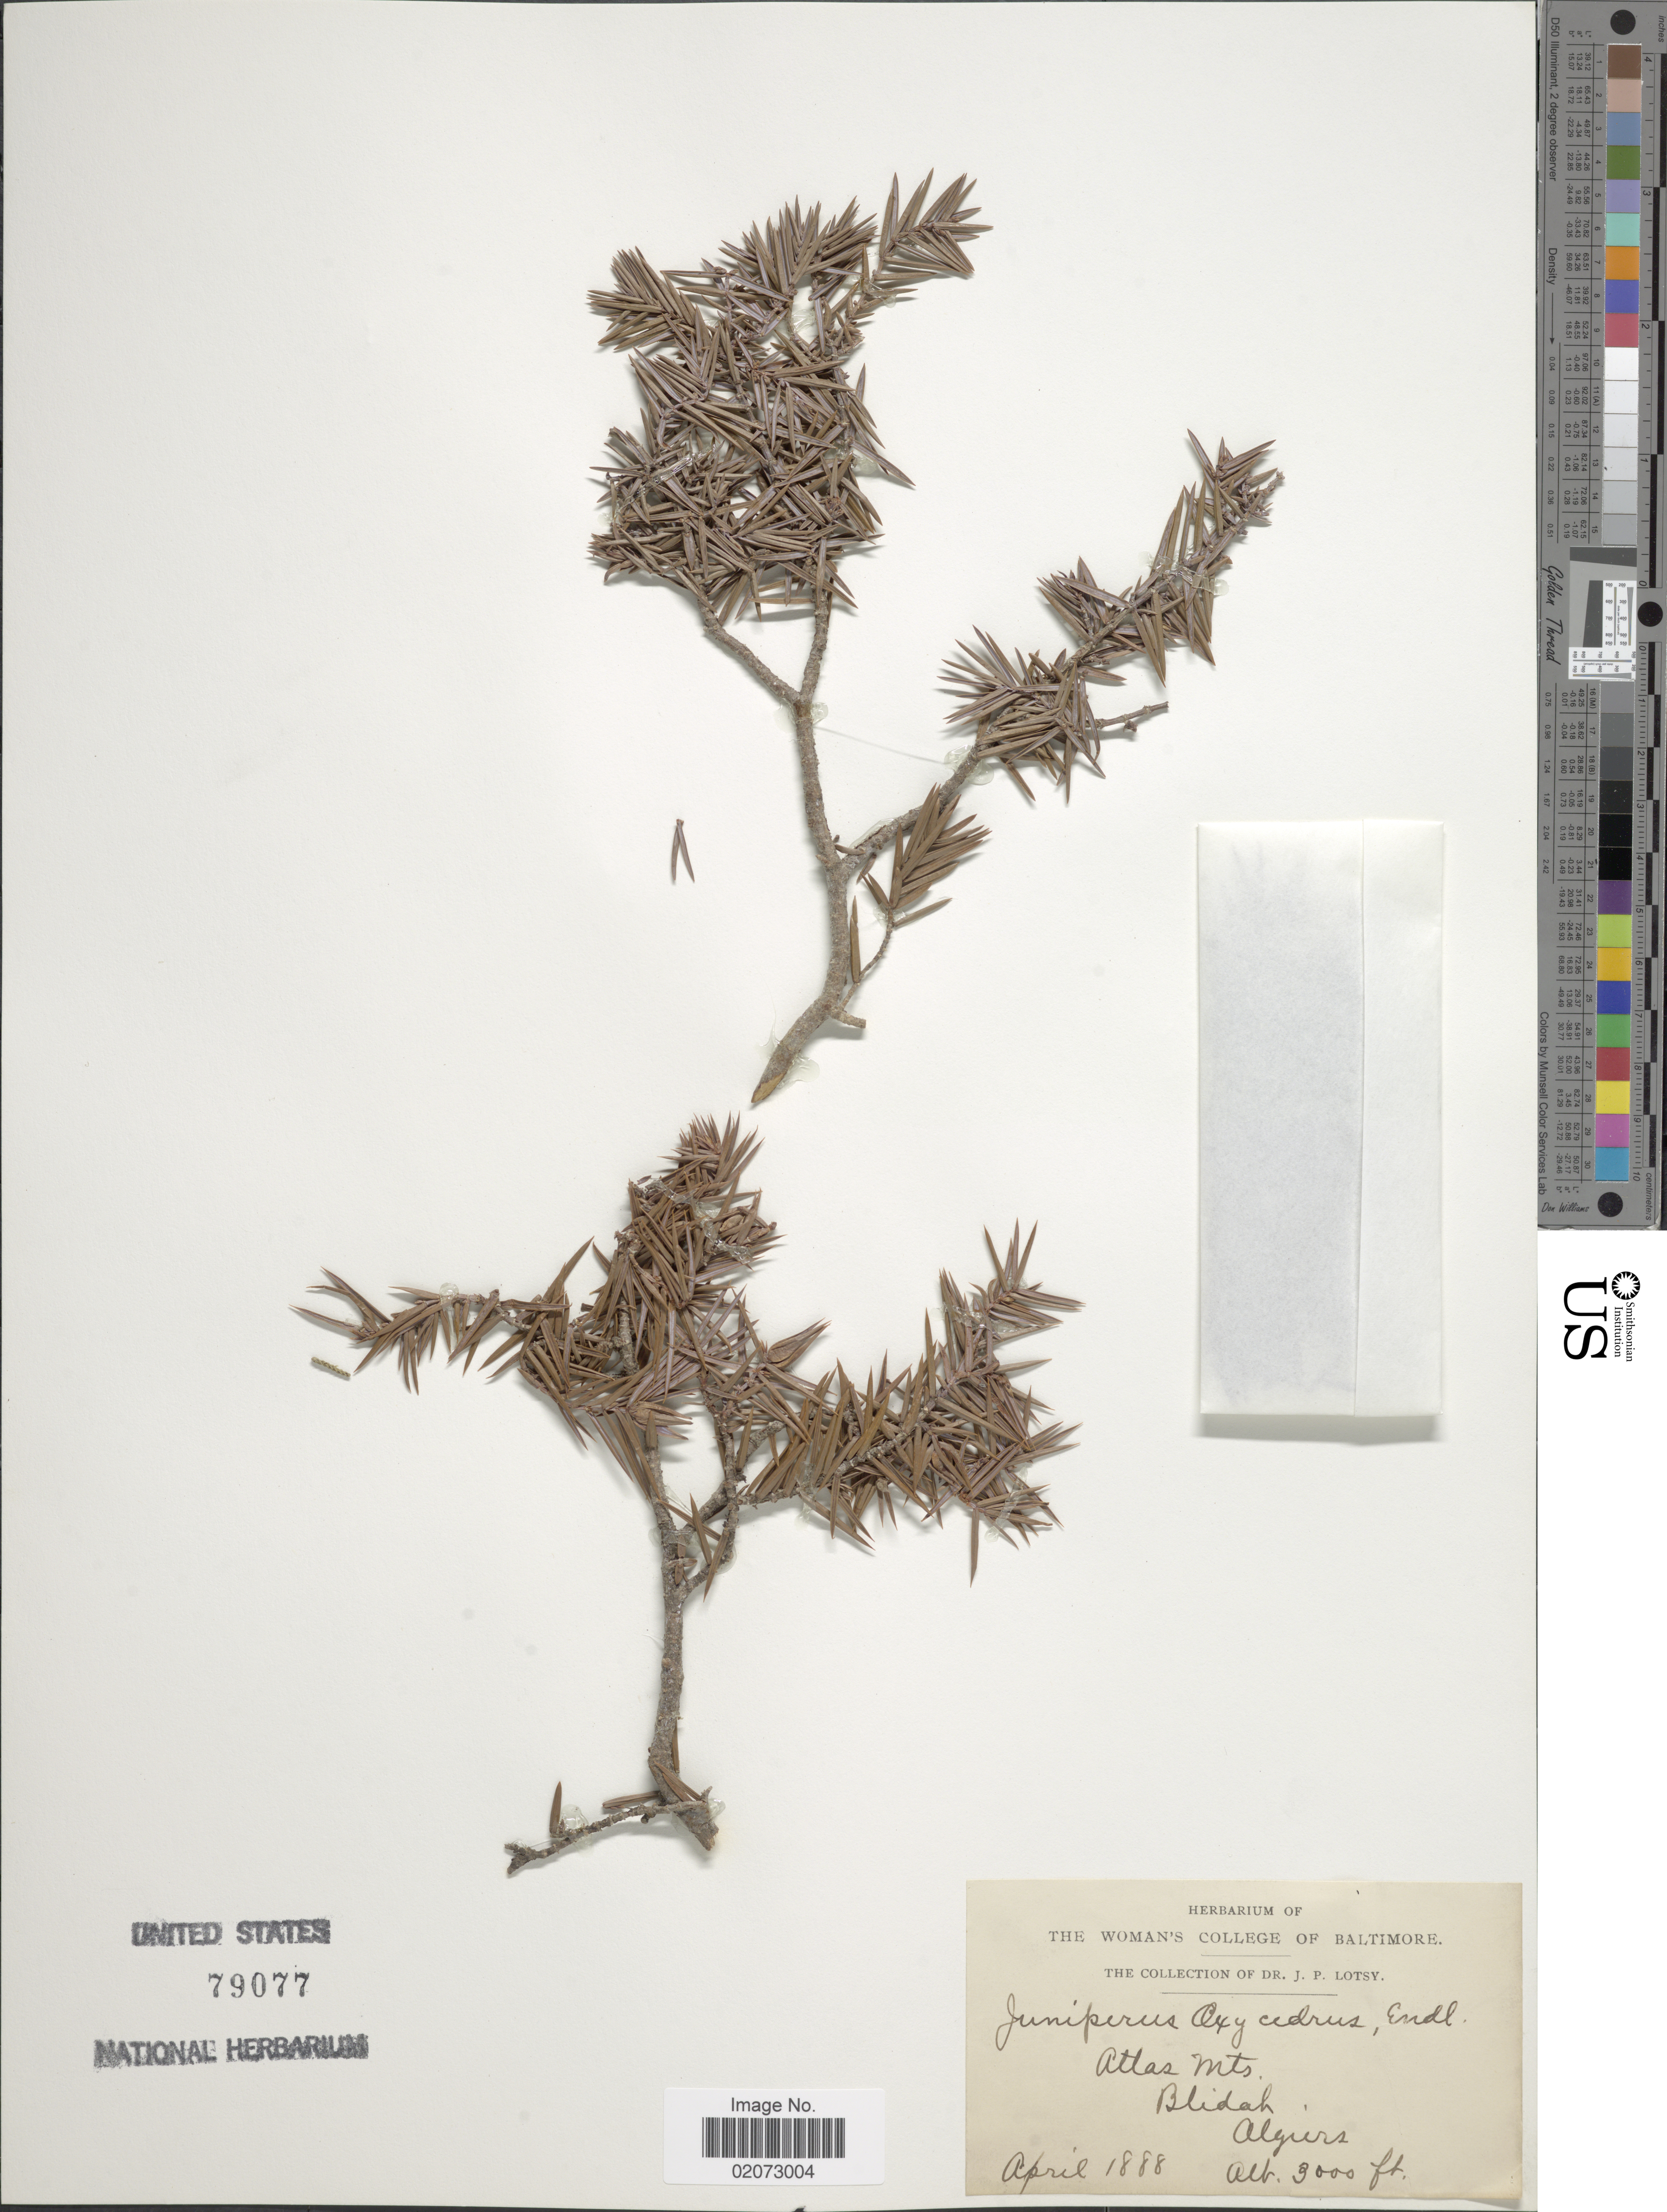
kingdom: Plantae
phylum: Tracheophyta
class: Pinopsida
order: Pinales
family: Cupressaceae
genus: Juniperus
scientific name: Juniperus macrocarpa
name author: Sibth. & Sm.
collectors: J. Lotsy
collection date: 1888-04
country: Algeria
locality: Atlas Mts. Blidah Algiers.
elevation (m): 914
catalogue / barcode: US 79077